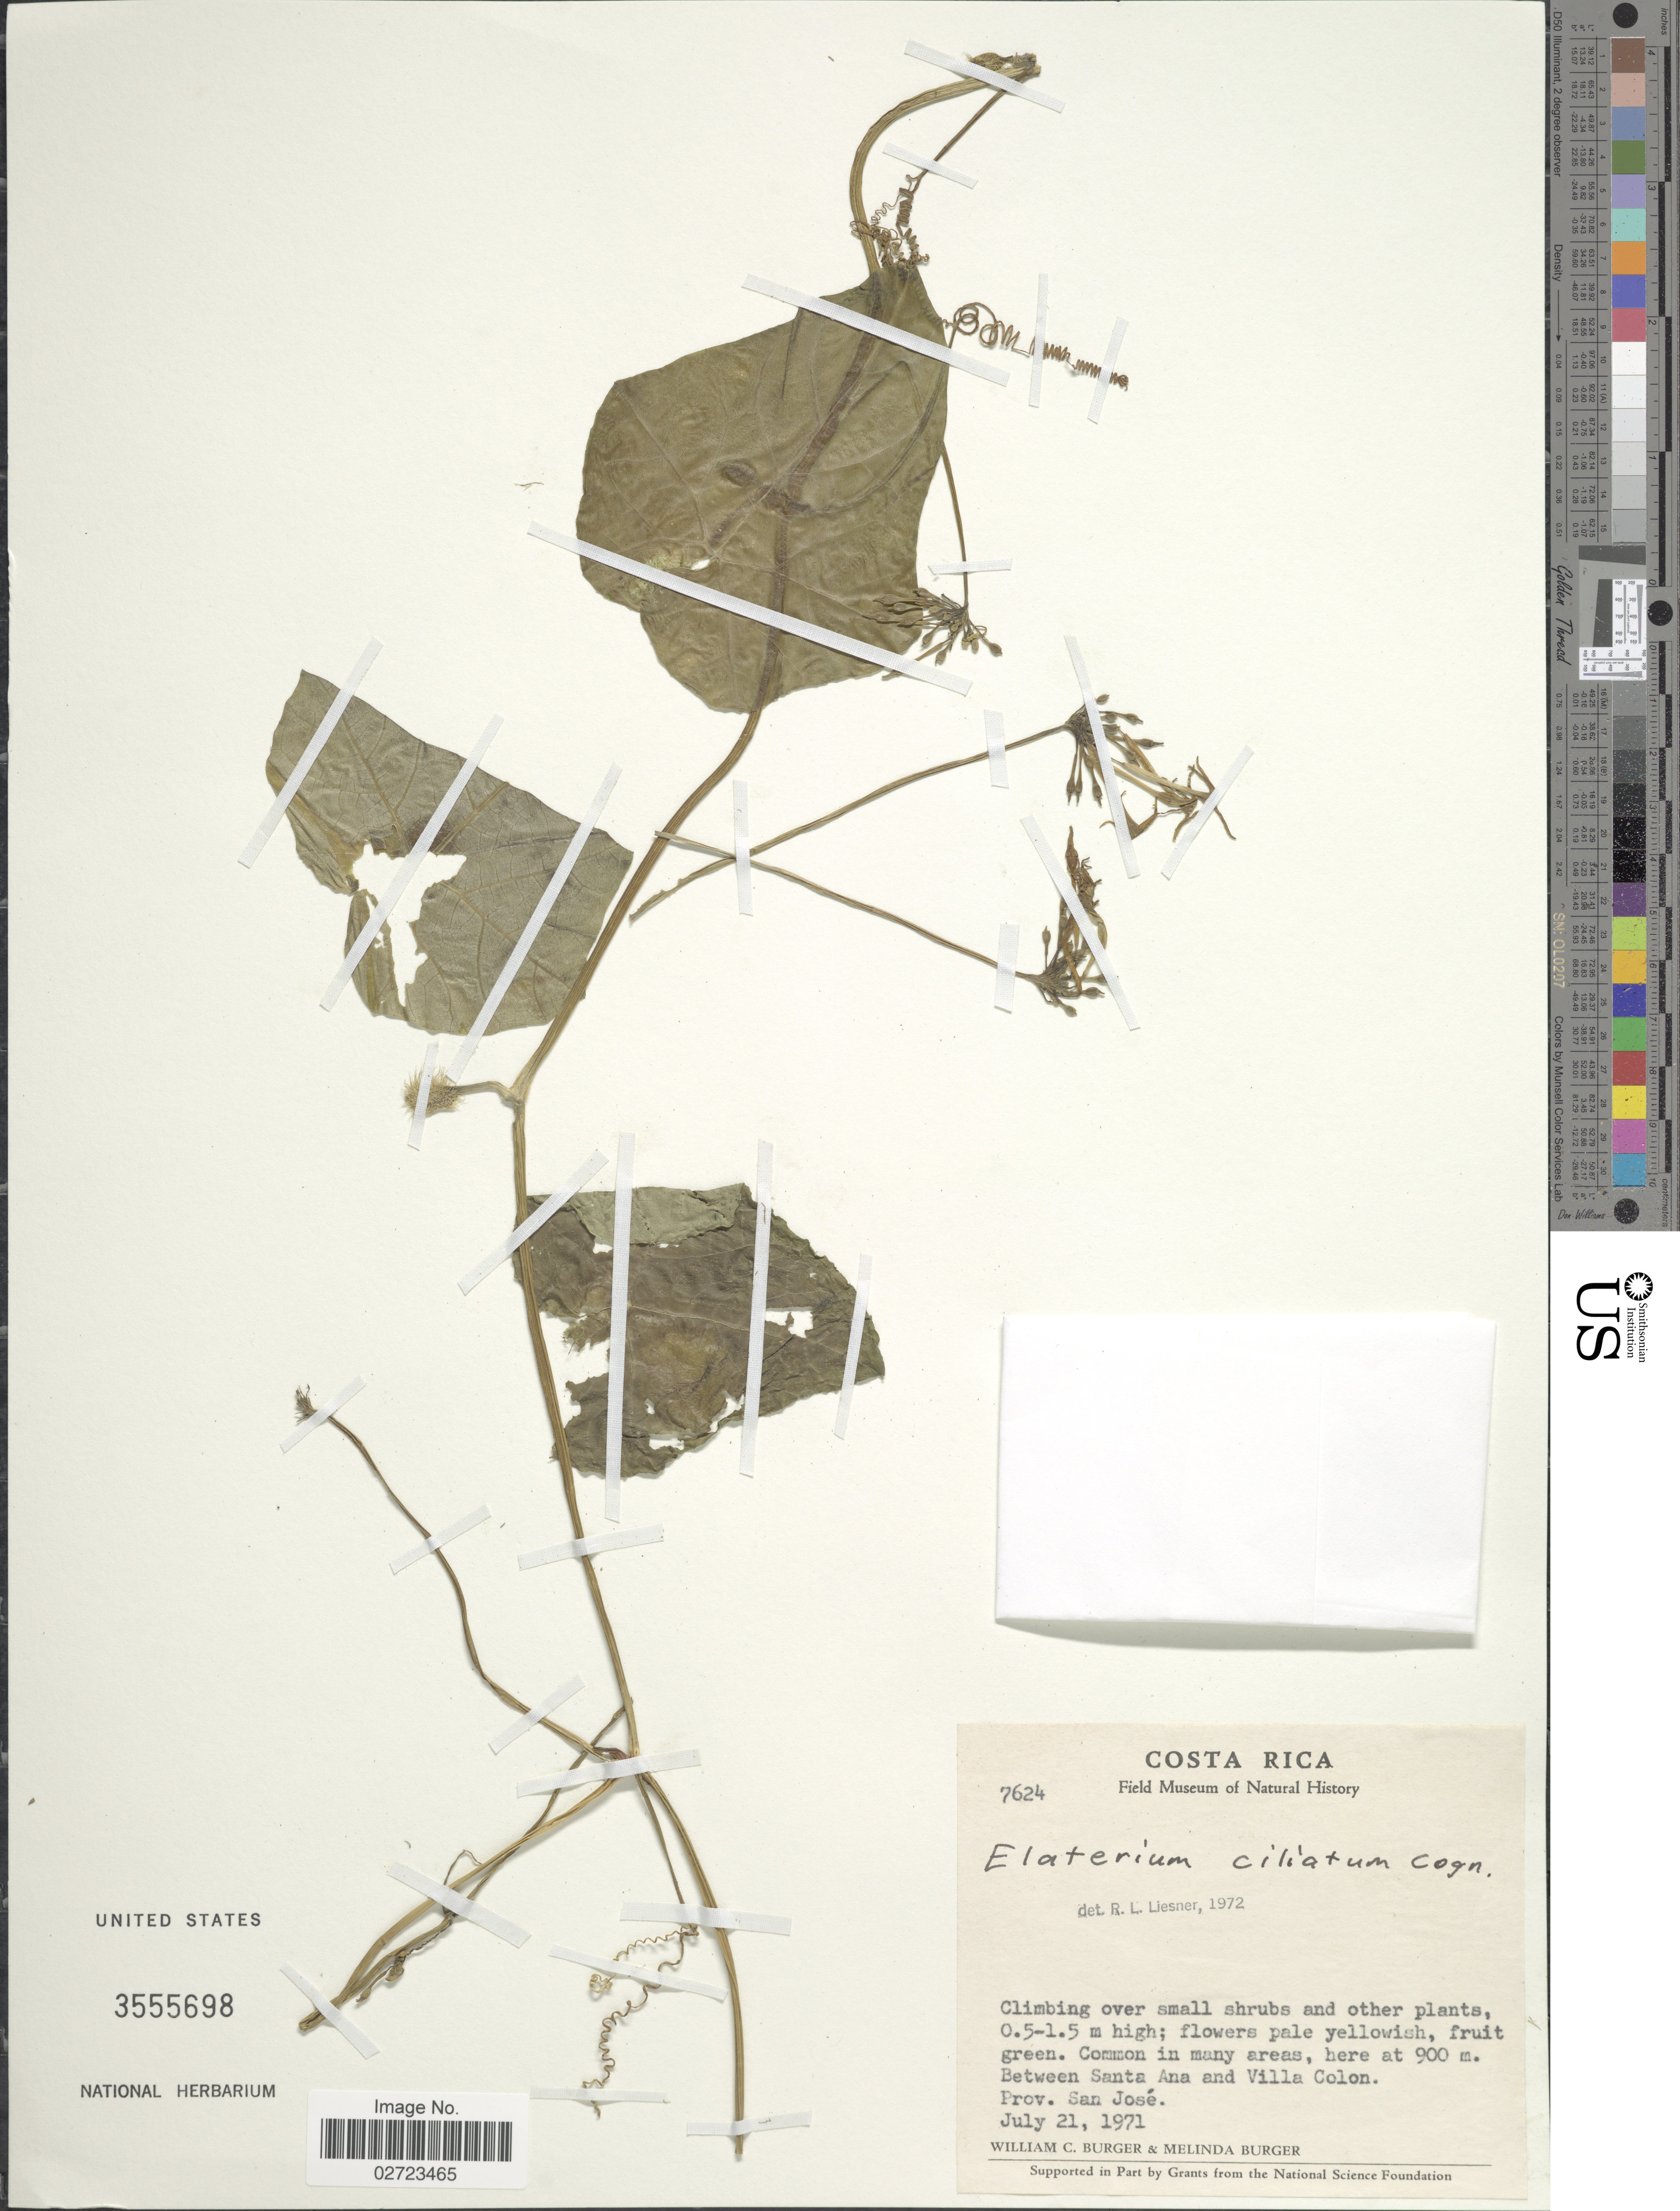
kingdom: Plantae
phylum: Tracheophyta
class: Magnoliopsida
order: Cucurbitales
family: Cucurbitaceae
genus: Cyclanthera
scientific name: Cyclanthera carthagenensis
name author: (Jacq.) H. Schaef. & S.S. Renner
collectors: W. Burger & M. Burger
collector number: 7624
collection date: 1971-07-21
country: Costa Rica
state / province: San José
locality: Between Santa Ana and Villa Colon.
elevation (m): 900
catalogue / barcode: US 3555698